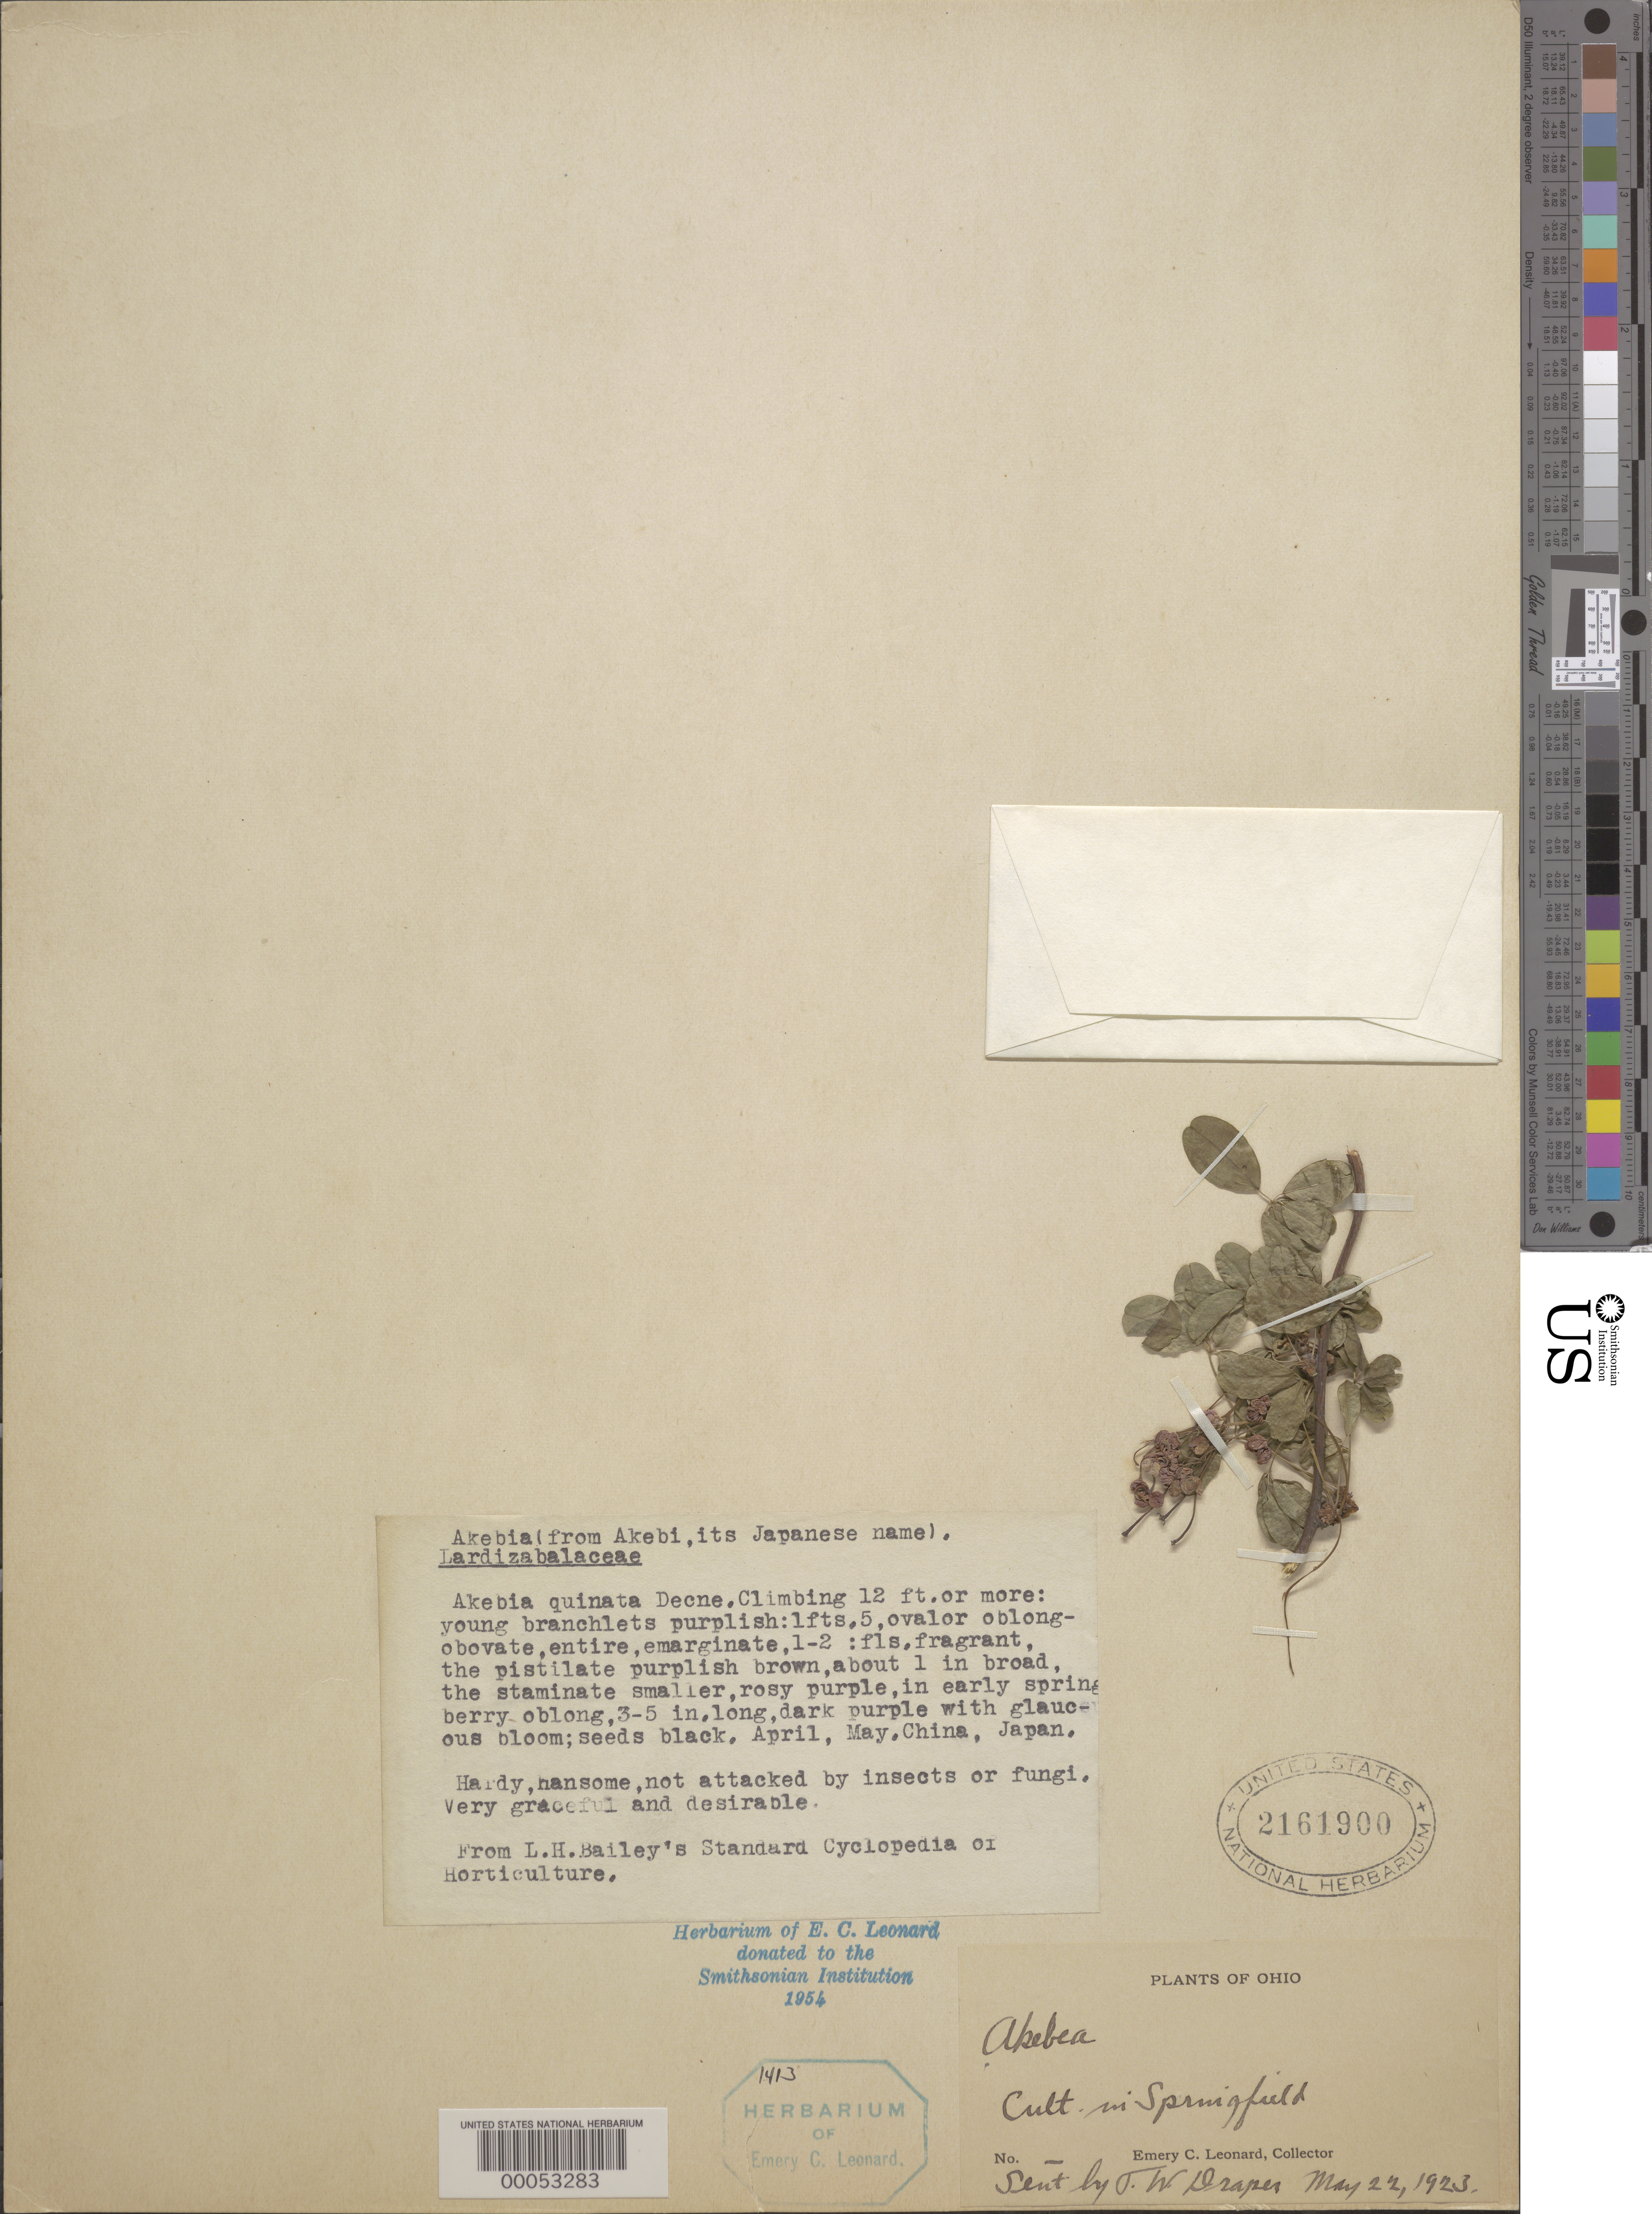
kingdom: Plantae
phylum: Tracheophyta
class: Magnoliopsida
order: Ranunculales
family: Lardizabalaceae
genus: Akebia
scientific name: Akebia sp.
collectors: E. C. Leonard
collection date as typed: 22 May 1923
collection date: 1923-05-22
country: United States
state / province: Ohio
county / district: Clark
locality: Springfield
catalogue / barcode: US 2161900